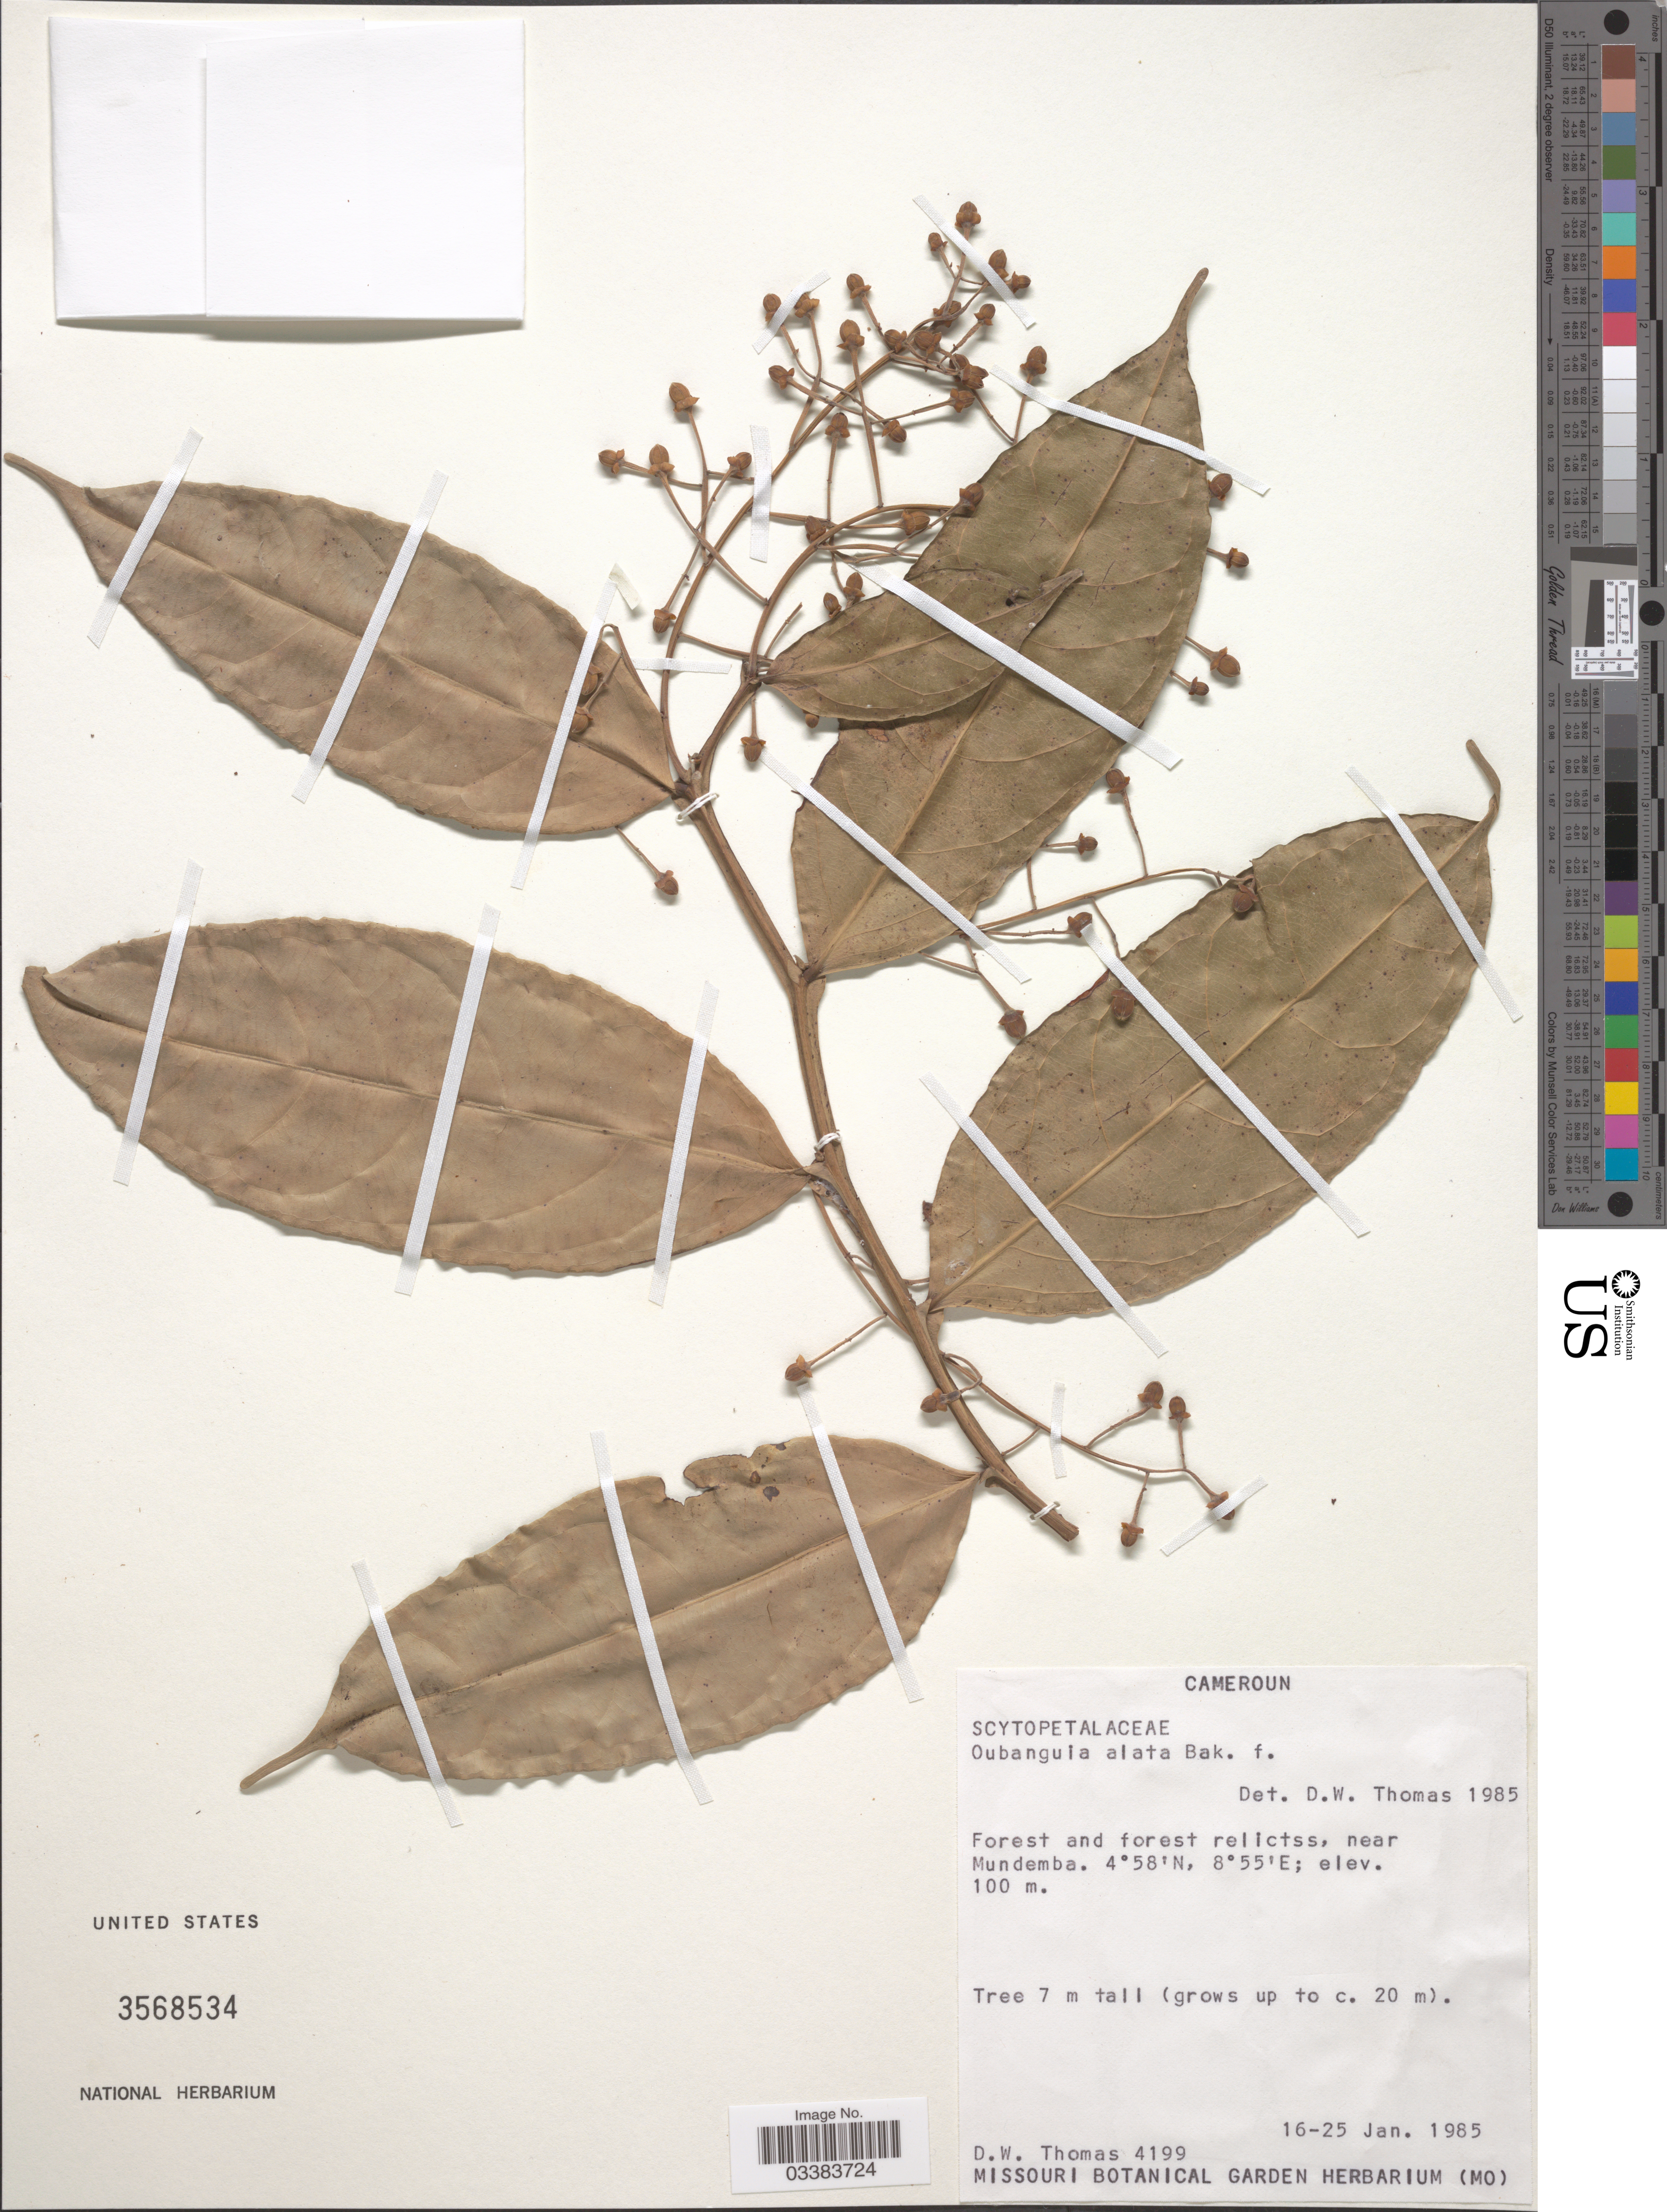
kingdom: Plantae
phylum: Tracheophyta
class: Magnoliopsida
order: Ericales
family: Lecythidaceae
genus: Oubanguia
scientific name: Oubanguia alata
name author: Baker f.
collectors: D. W. Thomas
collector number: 4199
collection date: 1985-01-16/1985-01-25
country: Cameroon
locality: Cameroun. Forest and forest relictss, near Mundemba.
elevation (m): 100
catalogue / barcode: US 3568534